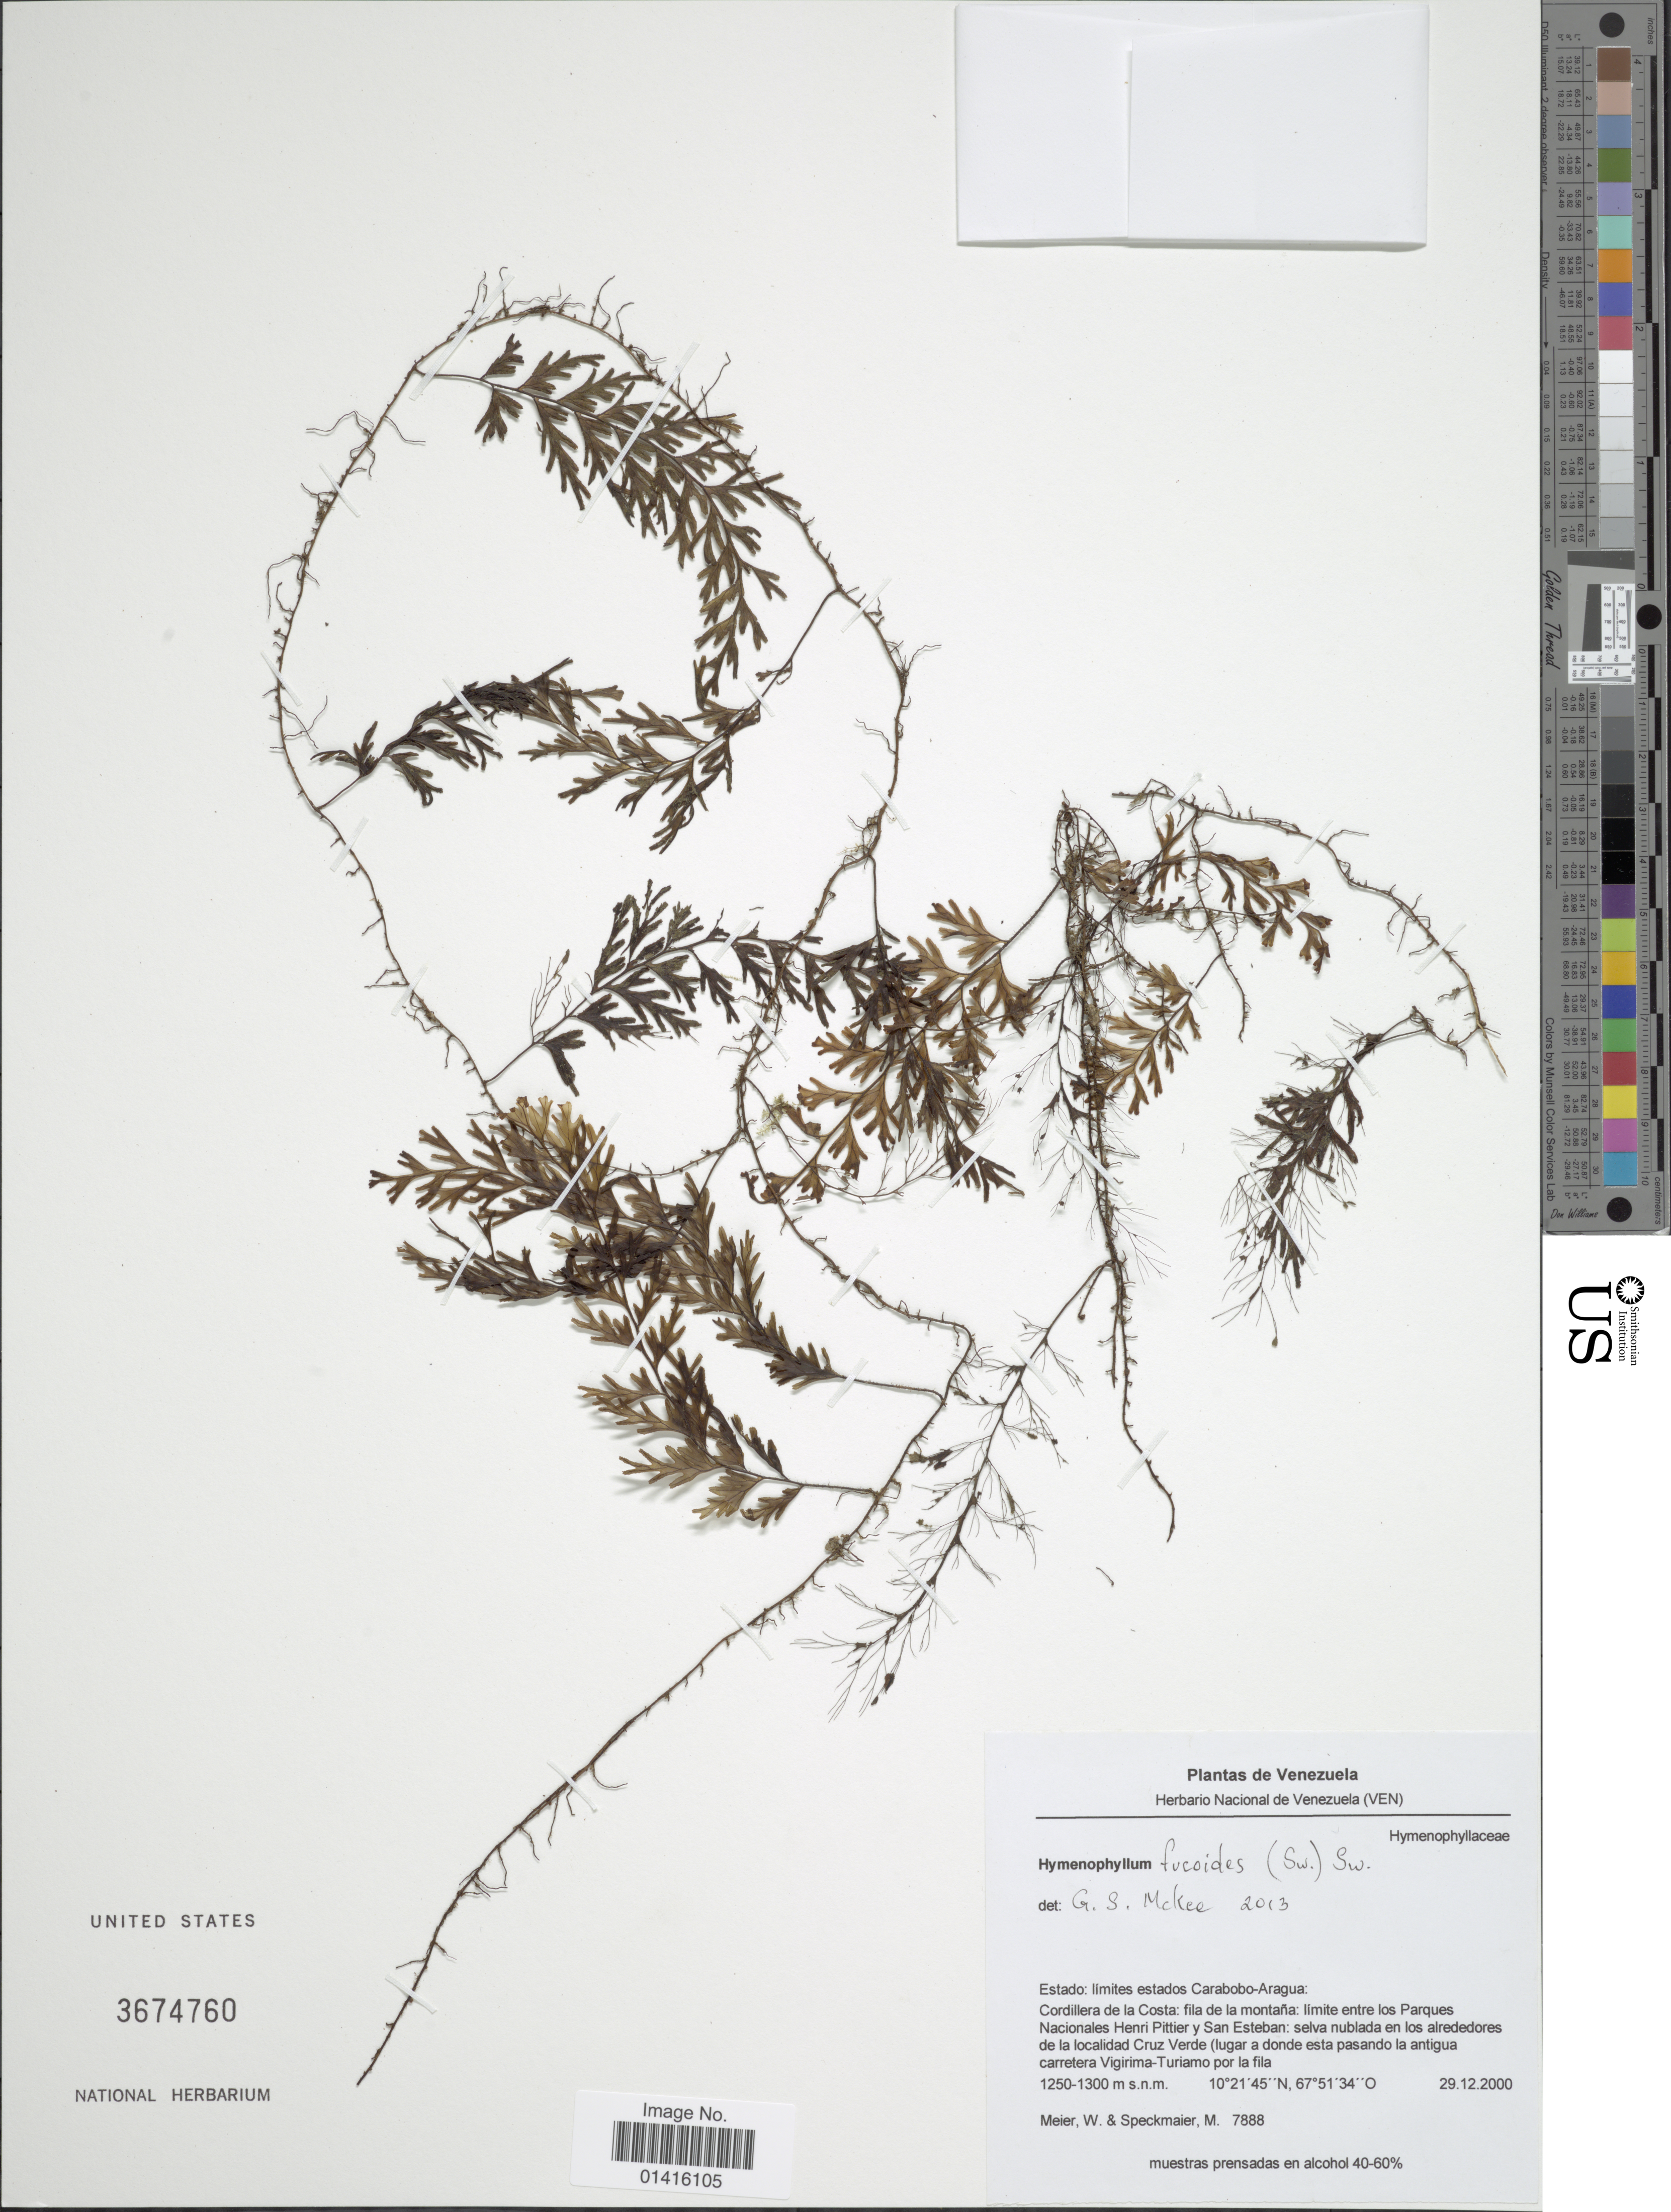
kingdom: Plantae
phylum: Tracheophyta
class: Polypodiopsida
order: Hymenophyllales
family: Hymenophyllaceae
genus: Hymenophyllum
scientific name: Hymenophyllum fucoides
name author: (Sw.) Sw.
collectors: W. Meier & M. Speckmaier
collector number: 7888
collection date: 2000-12-29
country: Venezuela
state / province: Aragua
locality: Estado; Limites estados Carabobo-Aragua, Cordillera de la Costa: fila de la montana: limite entre los Parques Nacionals Hentri Pittier y San Esteban: selva nublada en los alrededores de la localidad Cruz Verde(lugar a donde esta pasando la antigua carretera vigirima-Turiamo por la fila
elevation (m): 1250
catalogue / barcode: US 3674760